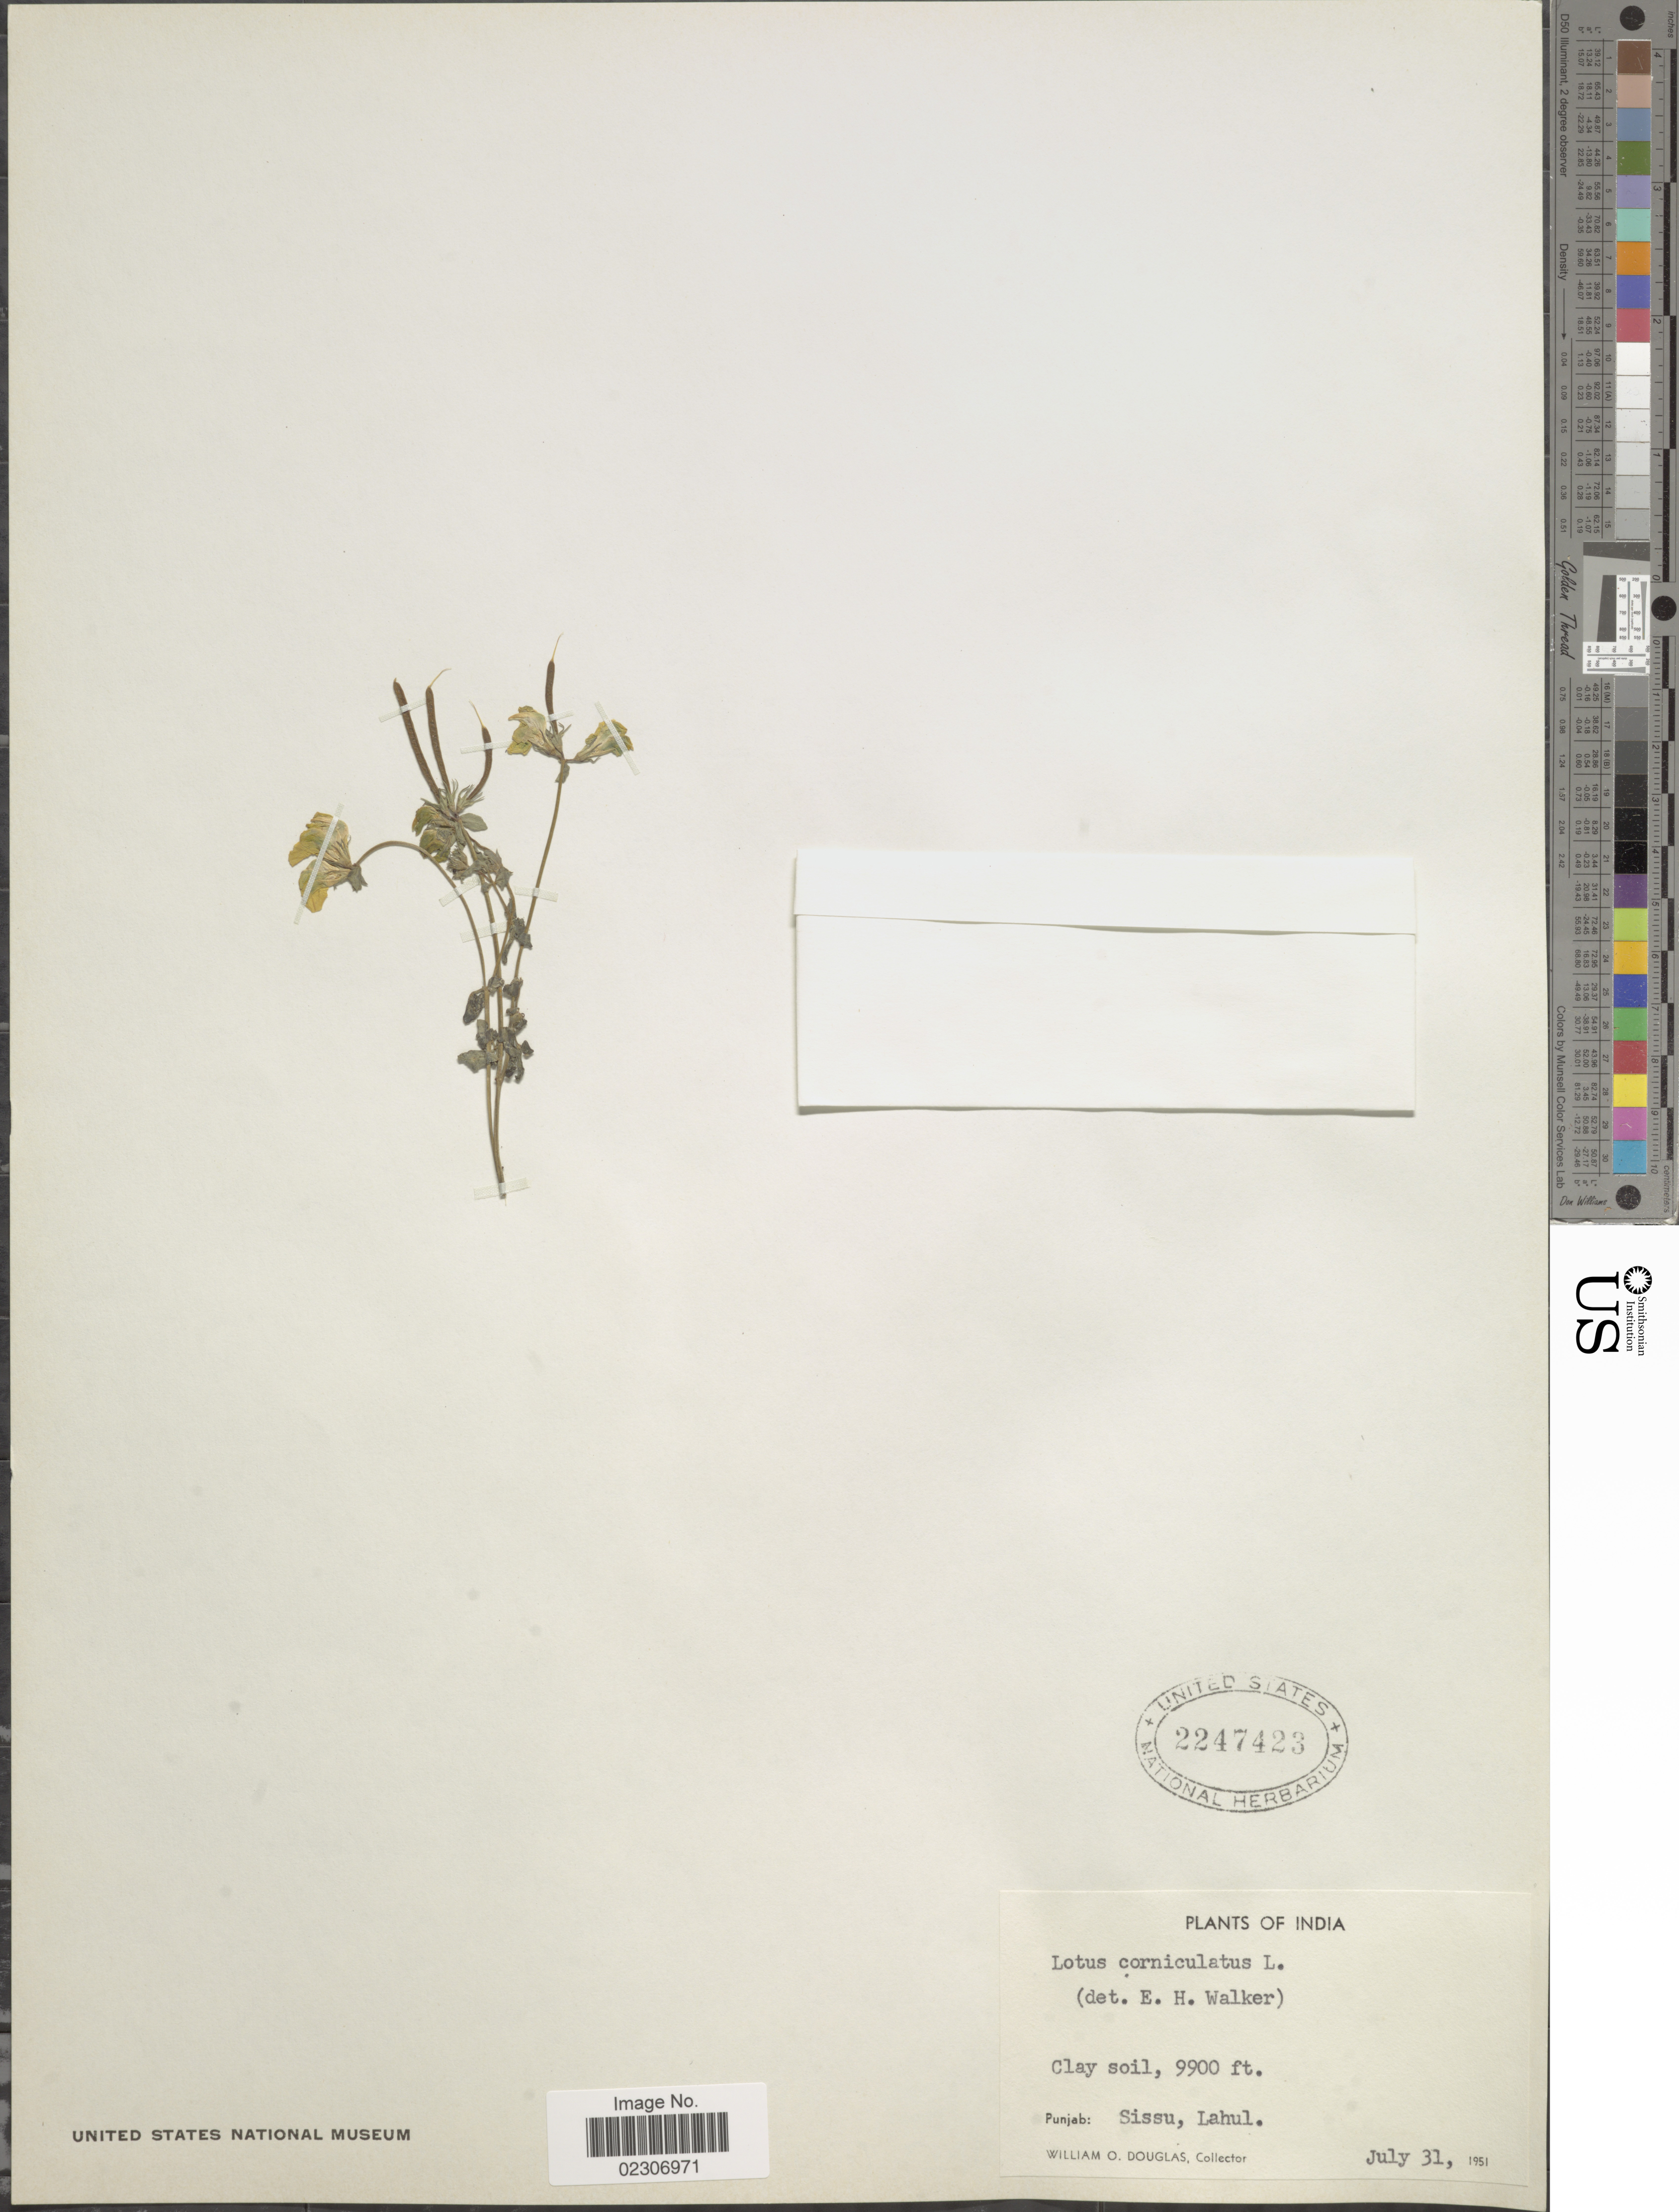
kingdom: Plantae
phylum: Tracheophyta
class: Magnoliopsida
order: Fabales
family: Fabaceae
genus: Lotus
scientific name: Lotus corniculatus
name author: L.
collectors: W. Douglas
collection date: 1951-07-31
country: India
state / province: Punjab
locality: Clay soil, Sissu, Lahul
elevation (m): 3018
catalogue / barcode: US 2247423